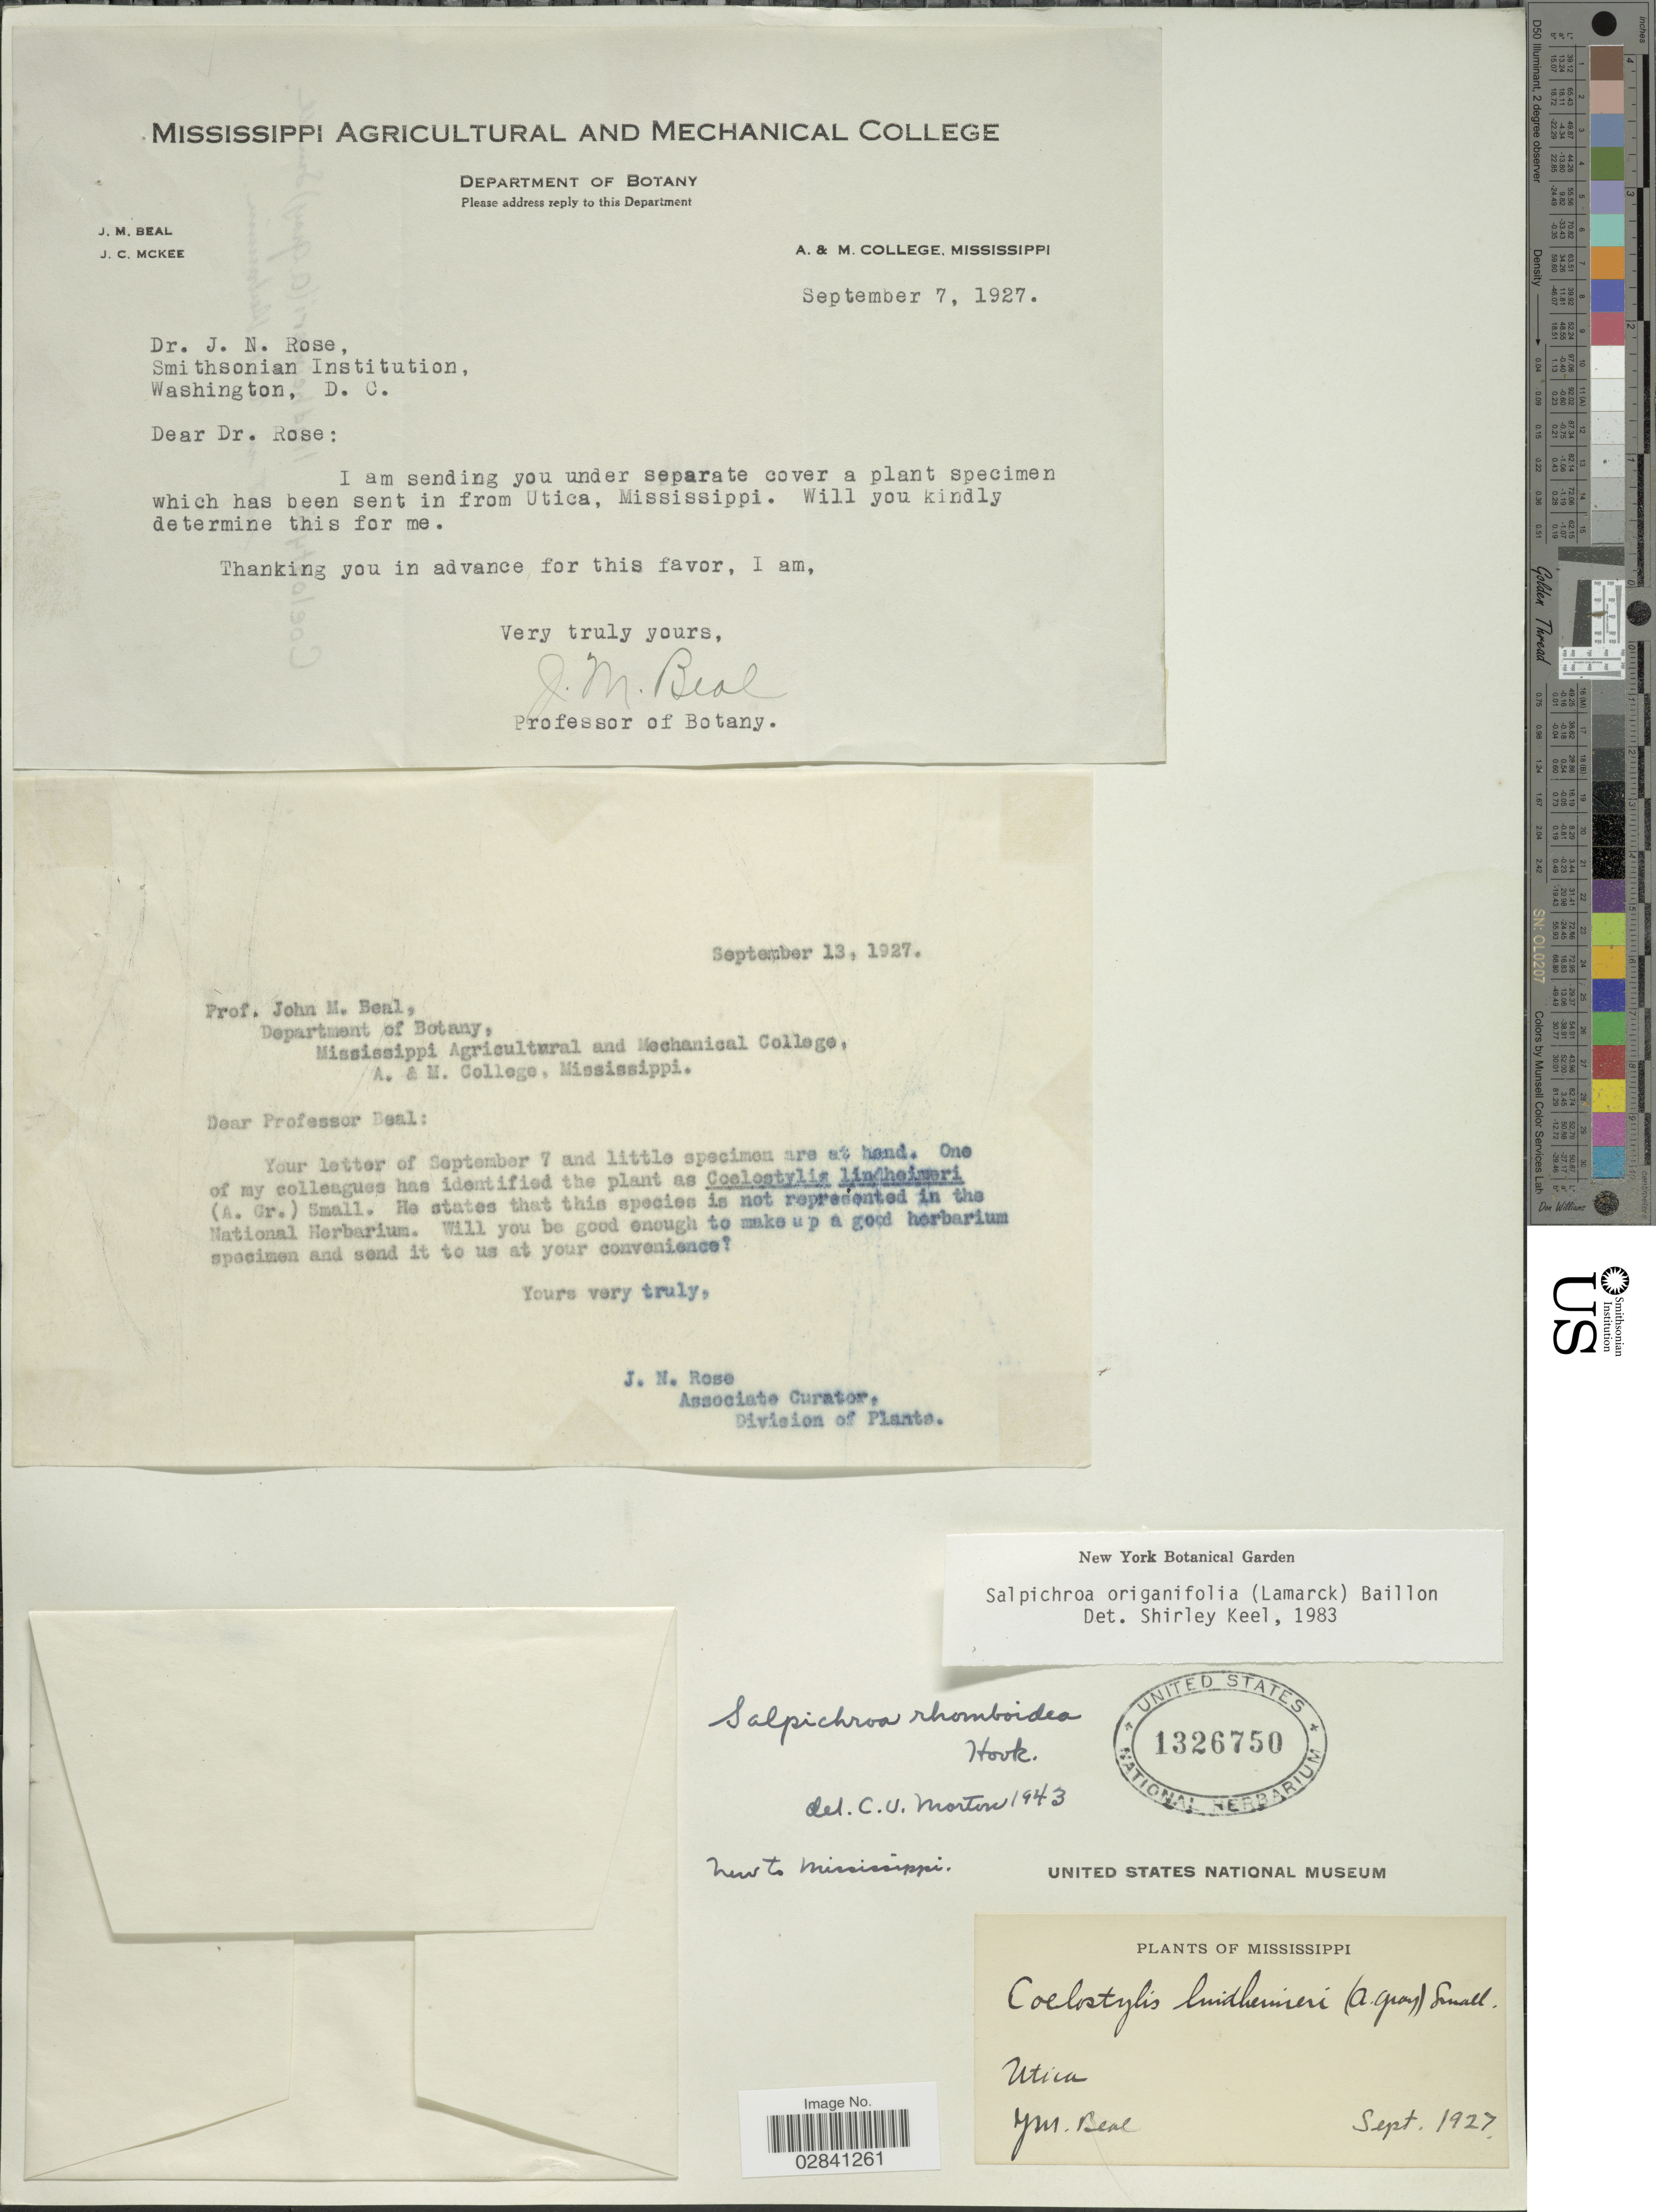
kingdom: Plantae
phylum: Tracheophyta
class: Magnoliopsida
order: Solanales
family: Solanaceae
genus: Salpichroa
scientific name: Salpichroa origanifolia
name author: (Lam.) Baill.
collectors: J. Beal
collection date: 1927-09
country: United States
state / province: Mississippi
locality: Utica.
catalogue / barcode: US 1326750